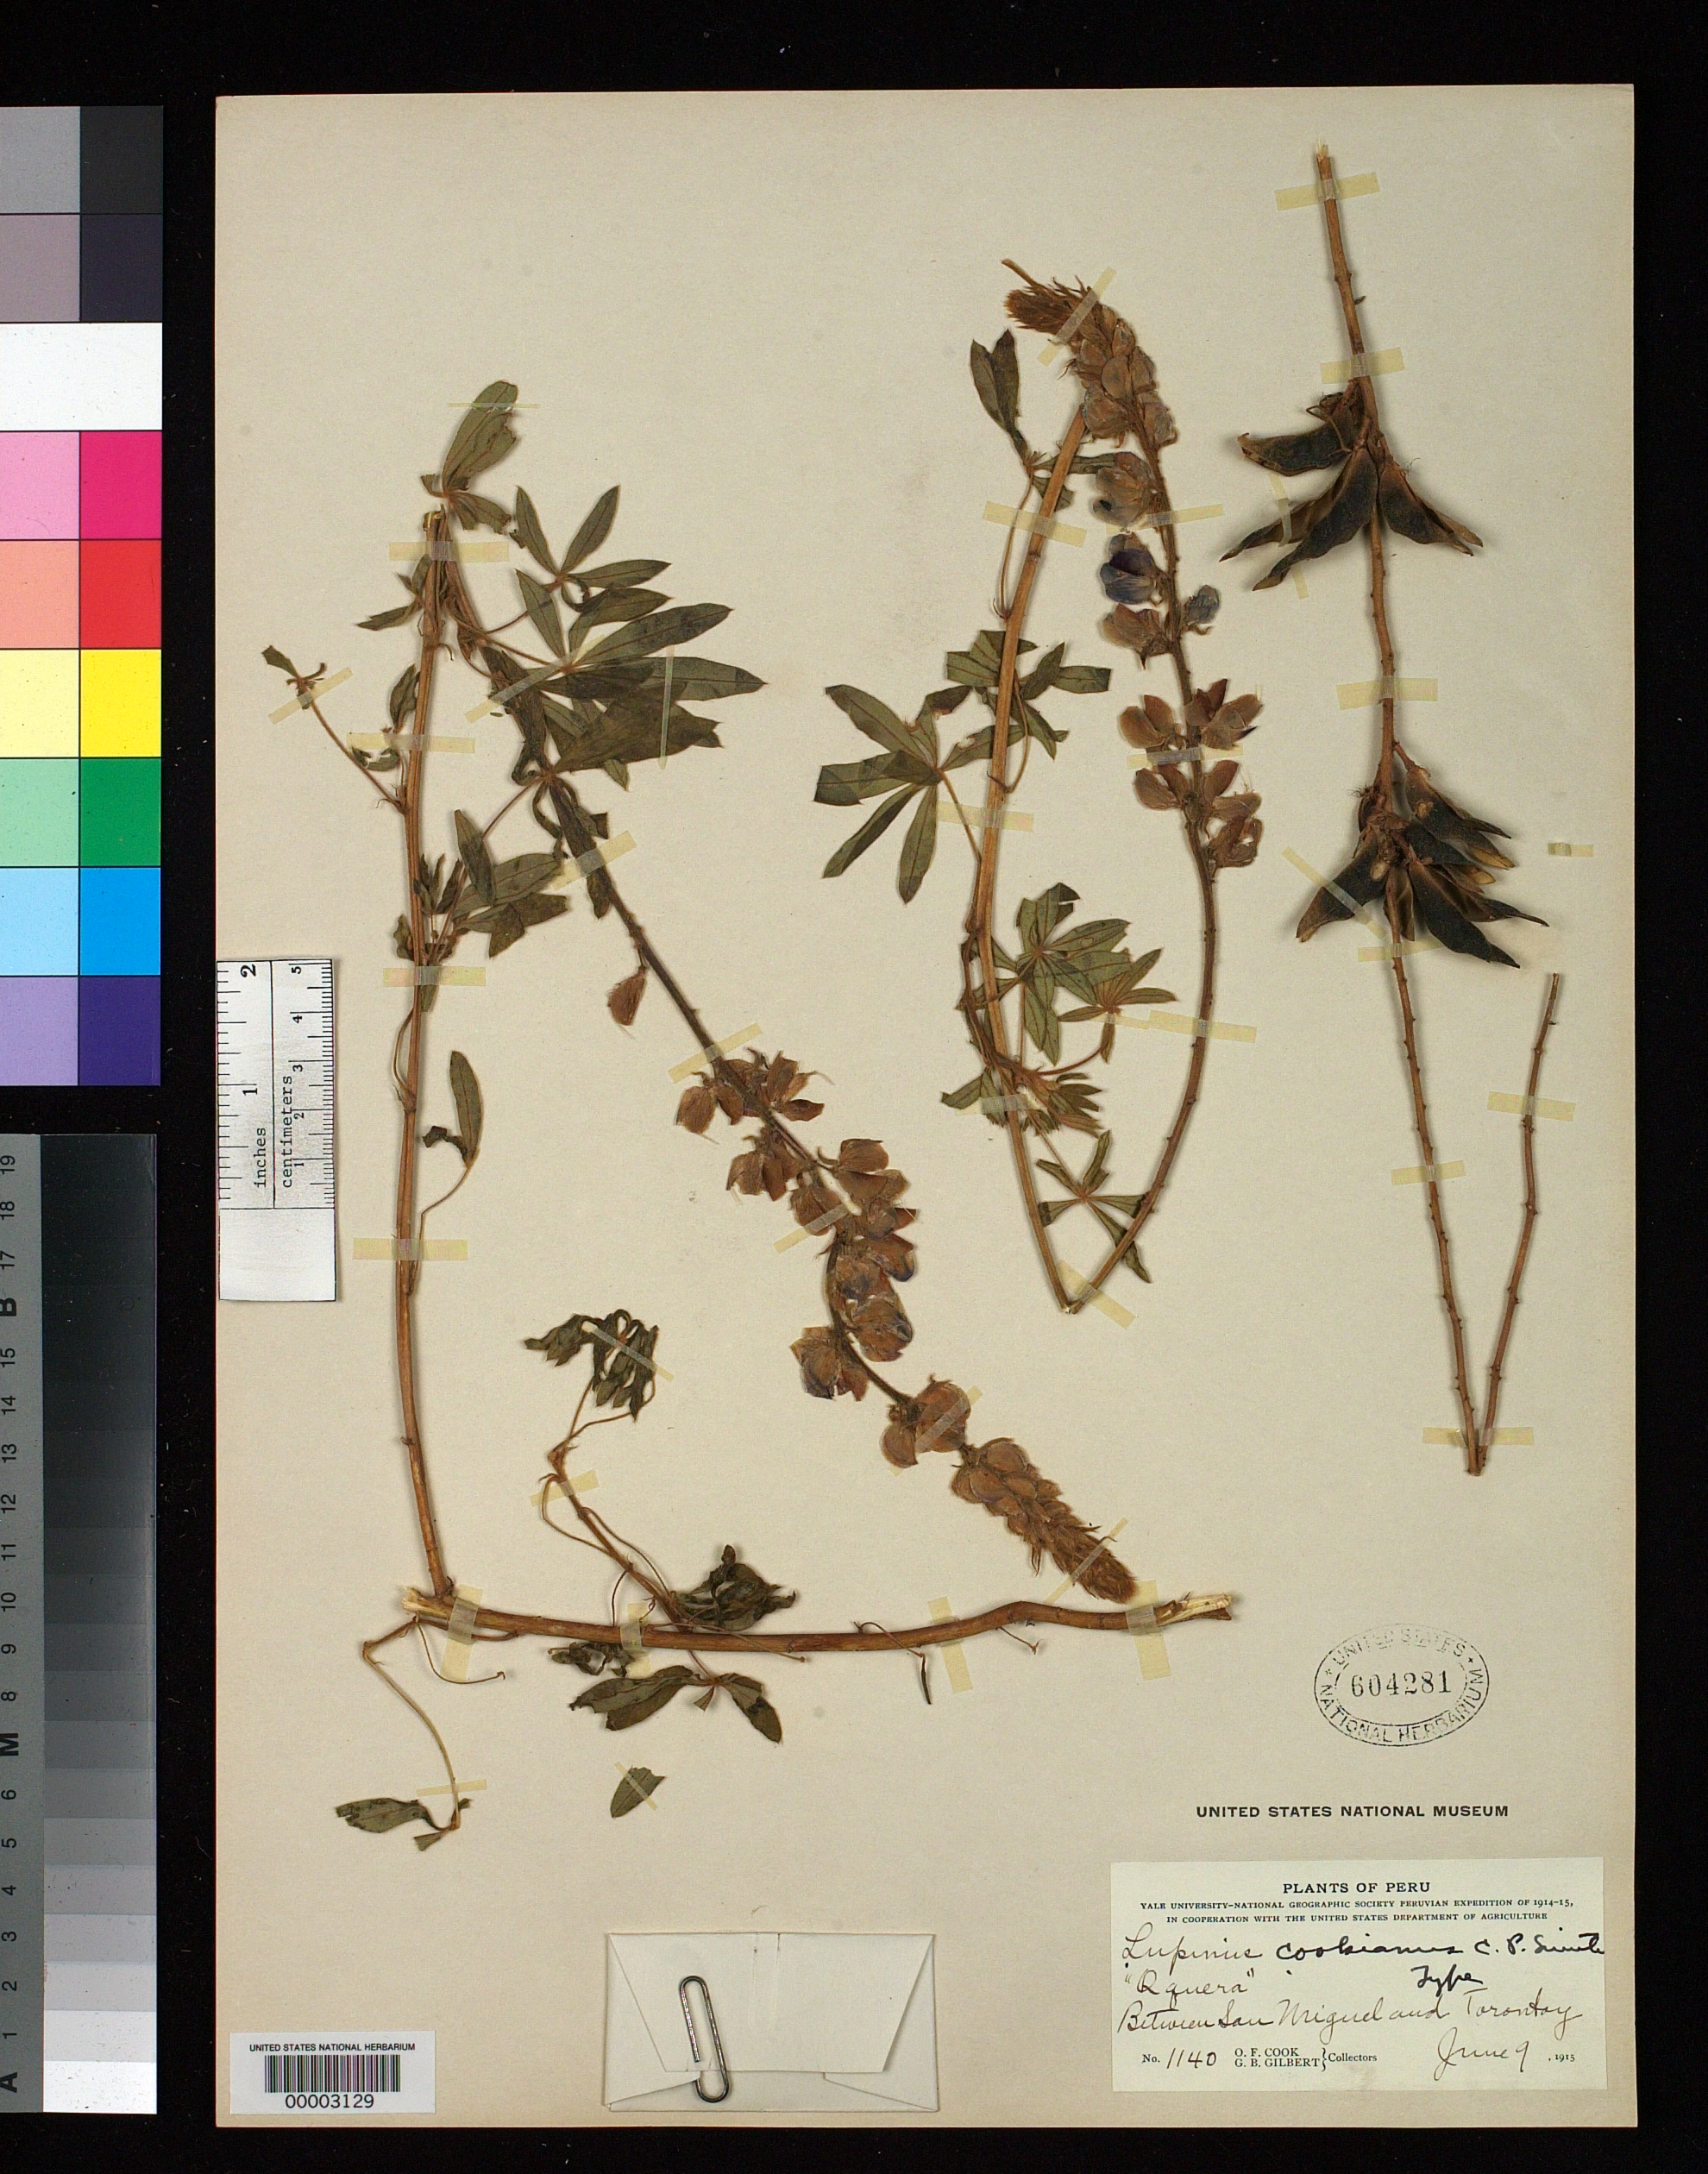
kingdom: Plantae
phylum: Tracheophyta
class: Magnoliopsida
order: Fabales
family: Fabaceae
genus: Lupinus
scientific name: Lupinus cookianus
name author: C.P. Sm.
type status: Holotype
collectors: O. F. Cook & G. B. Gilbert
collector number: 1140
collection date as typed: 09 Jun 1915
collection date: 1915-06-09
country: Peru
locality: between San Miguel and Torontay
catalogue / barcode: US 604281